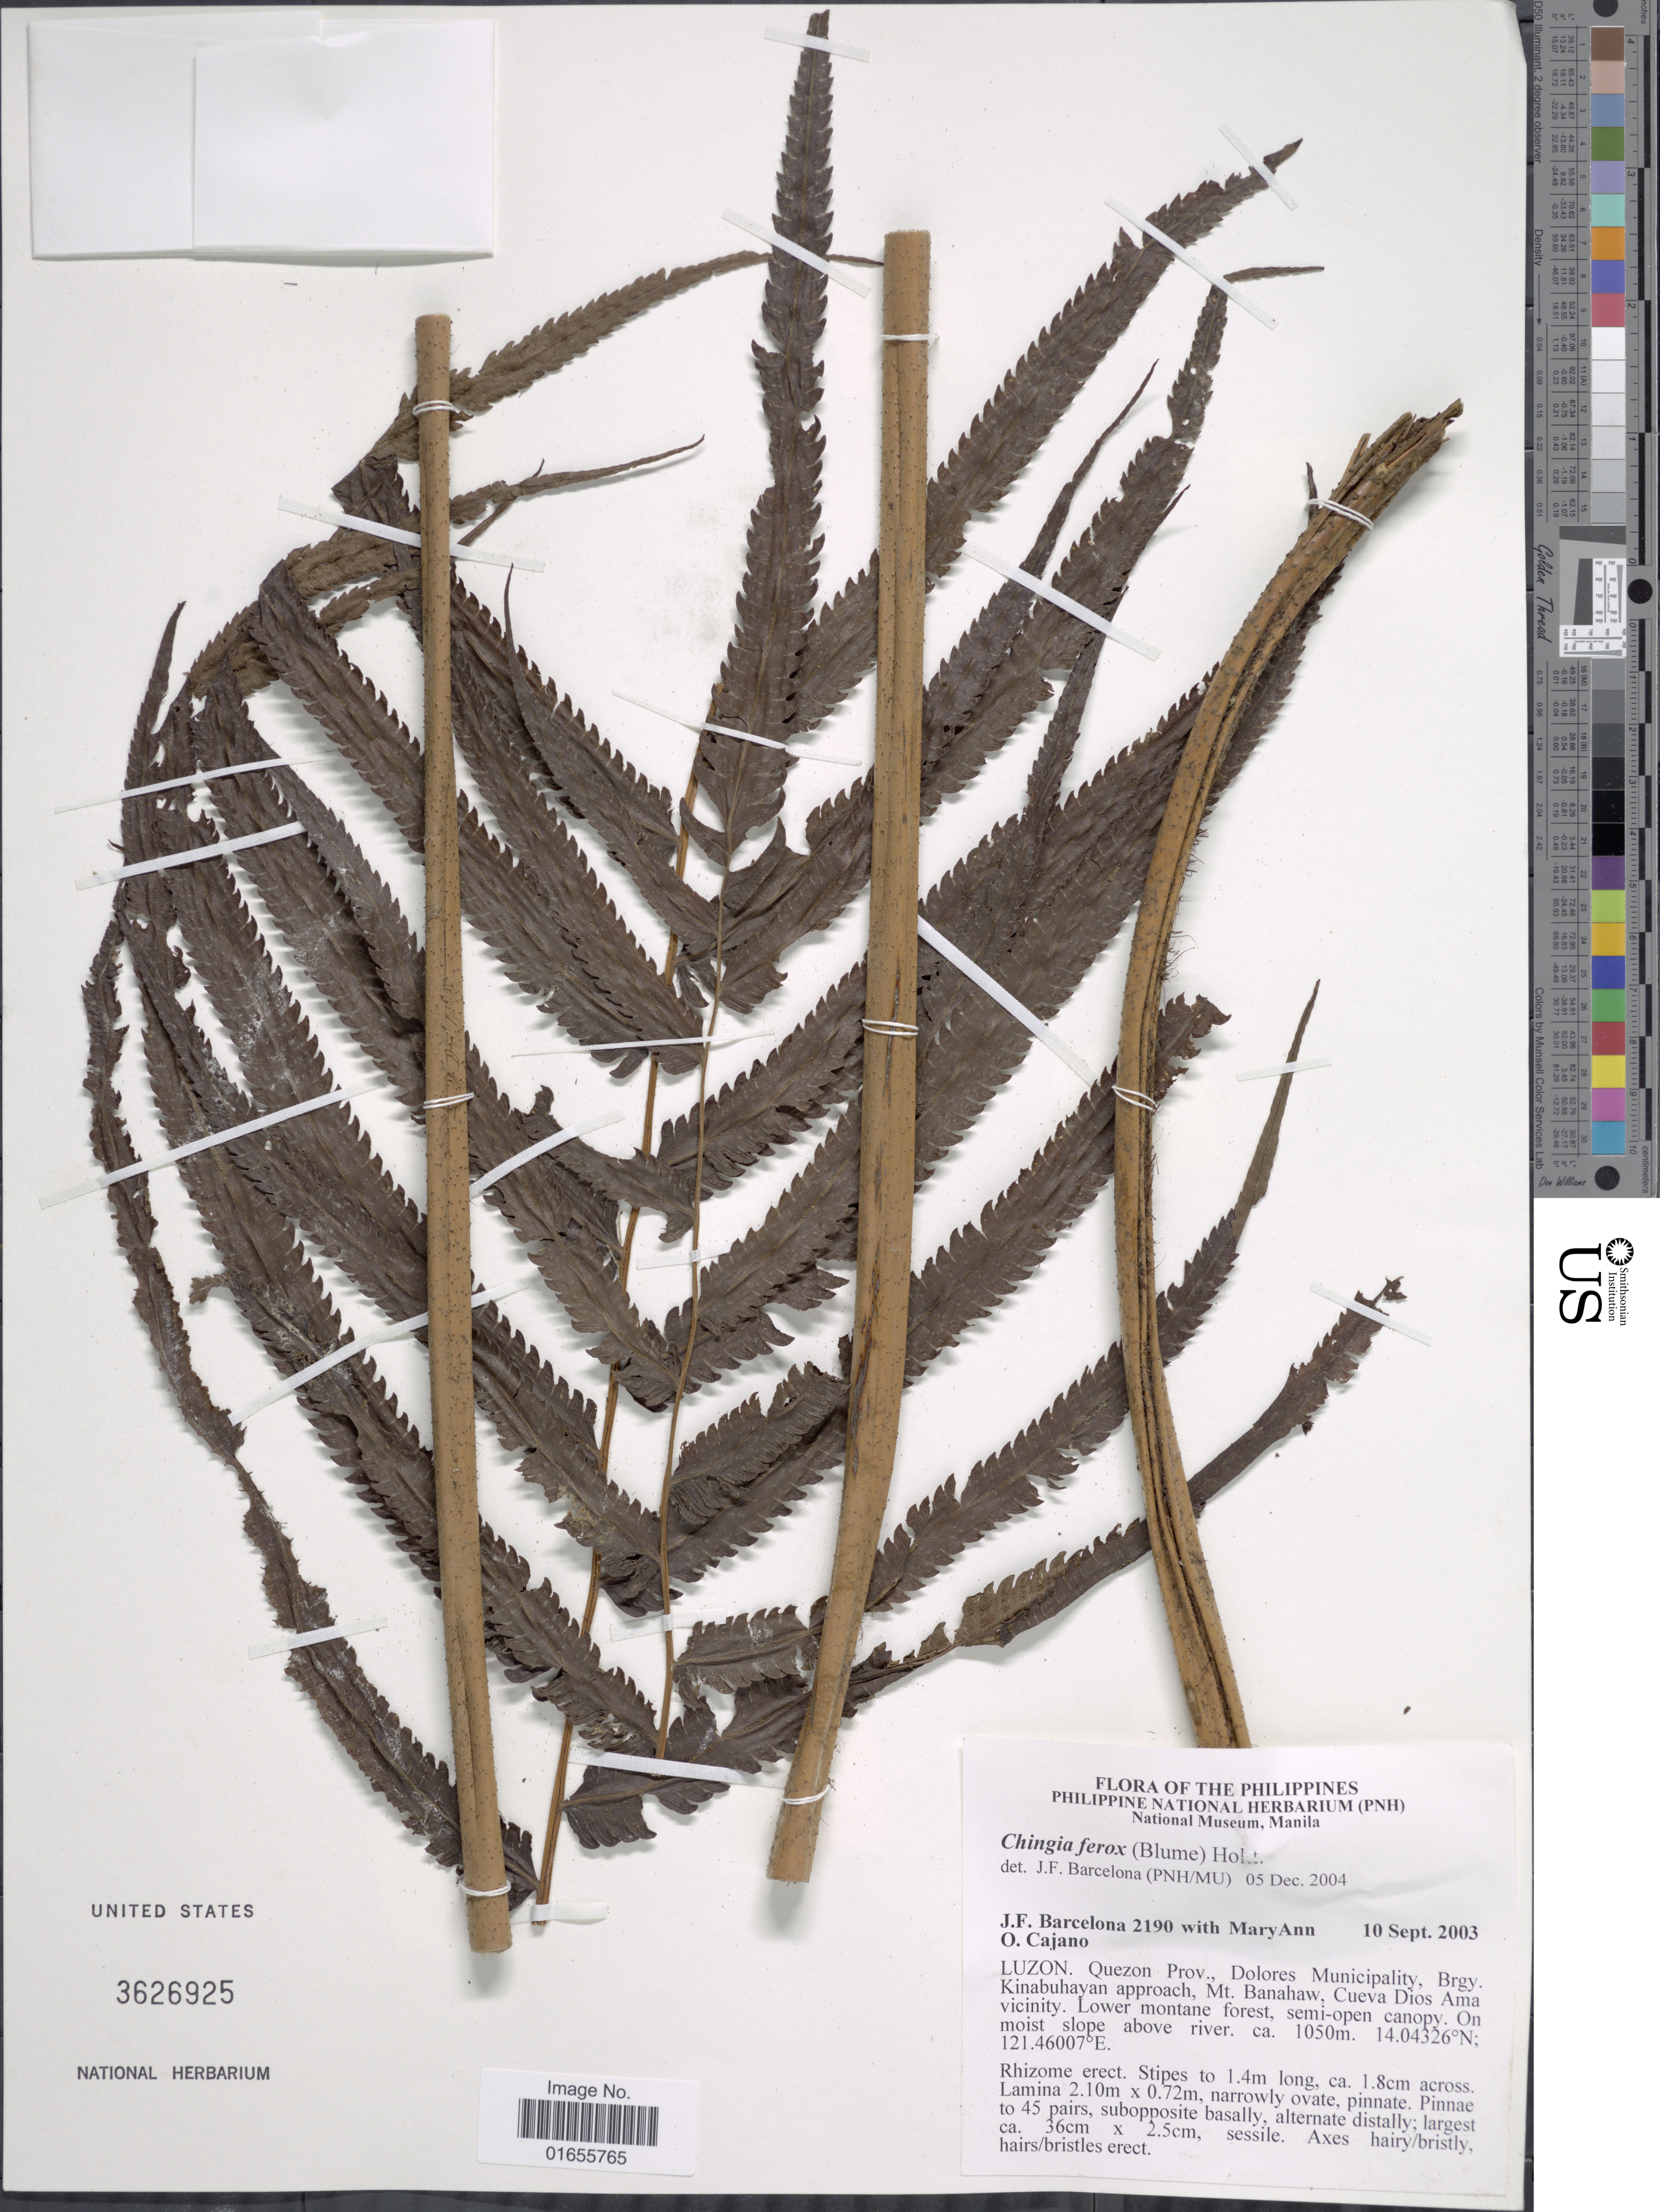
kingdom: Plantae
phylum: Tracheophyta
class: Polypodiopsida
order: Polypodiales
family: Thelypteridaceae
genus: Chingia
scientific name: Chingia ferox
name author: (Blume) Holttum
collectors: J. F. Barcelona & M. Cajano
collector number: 2190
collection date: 2003-09-10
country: Philippines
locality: Luzon, Quezon Prov., Dolores Municipality, Brgy, Kinabuhayan approach, Mt. Banahaw, Cueva Dios Ama vicinity. Lower Montane forestm semi-open canopy. On moist slope above river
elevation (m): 1050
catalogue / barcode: US 3626925